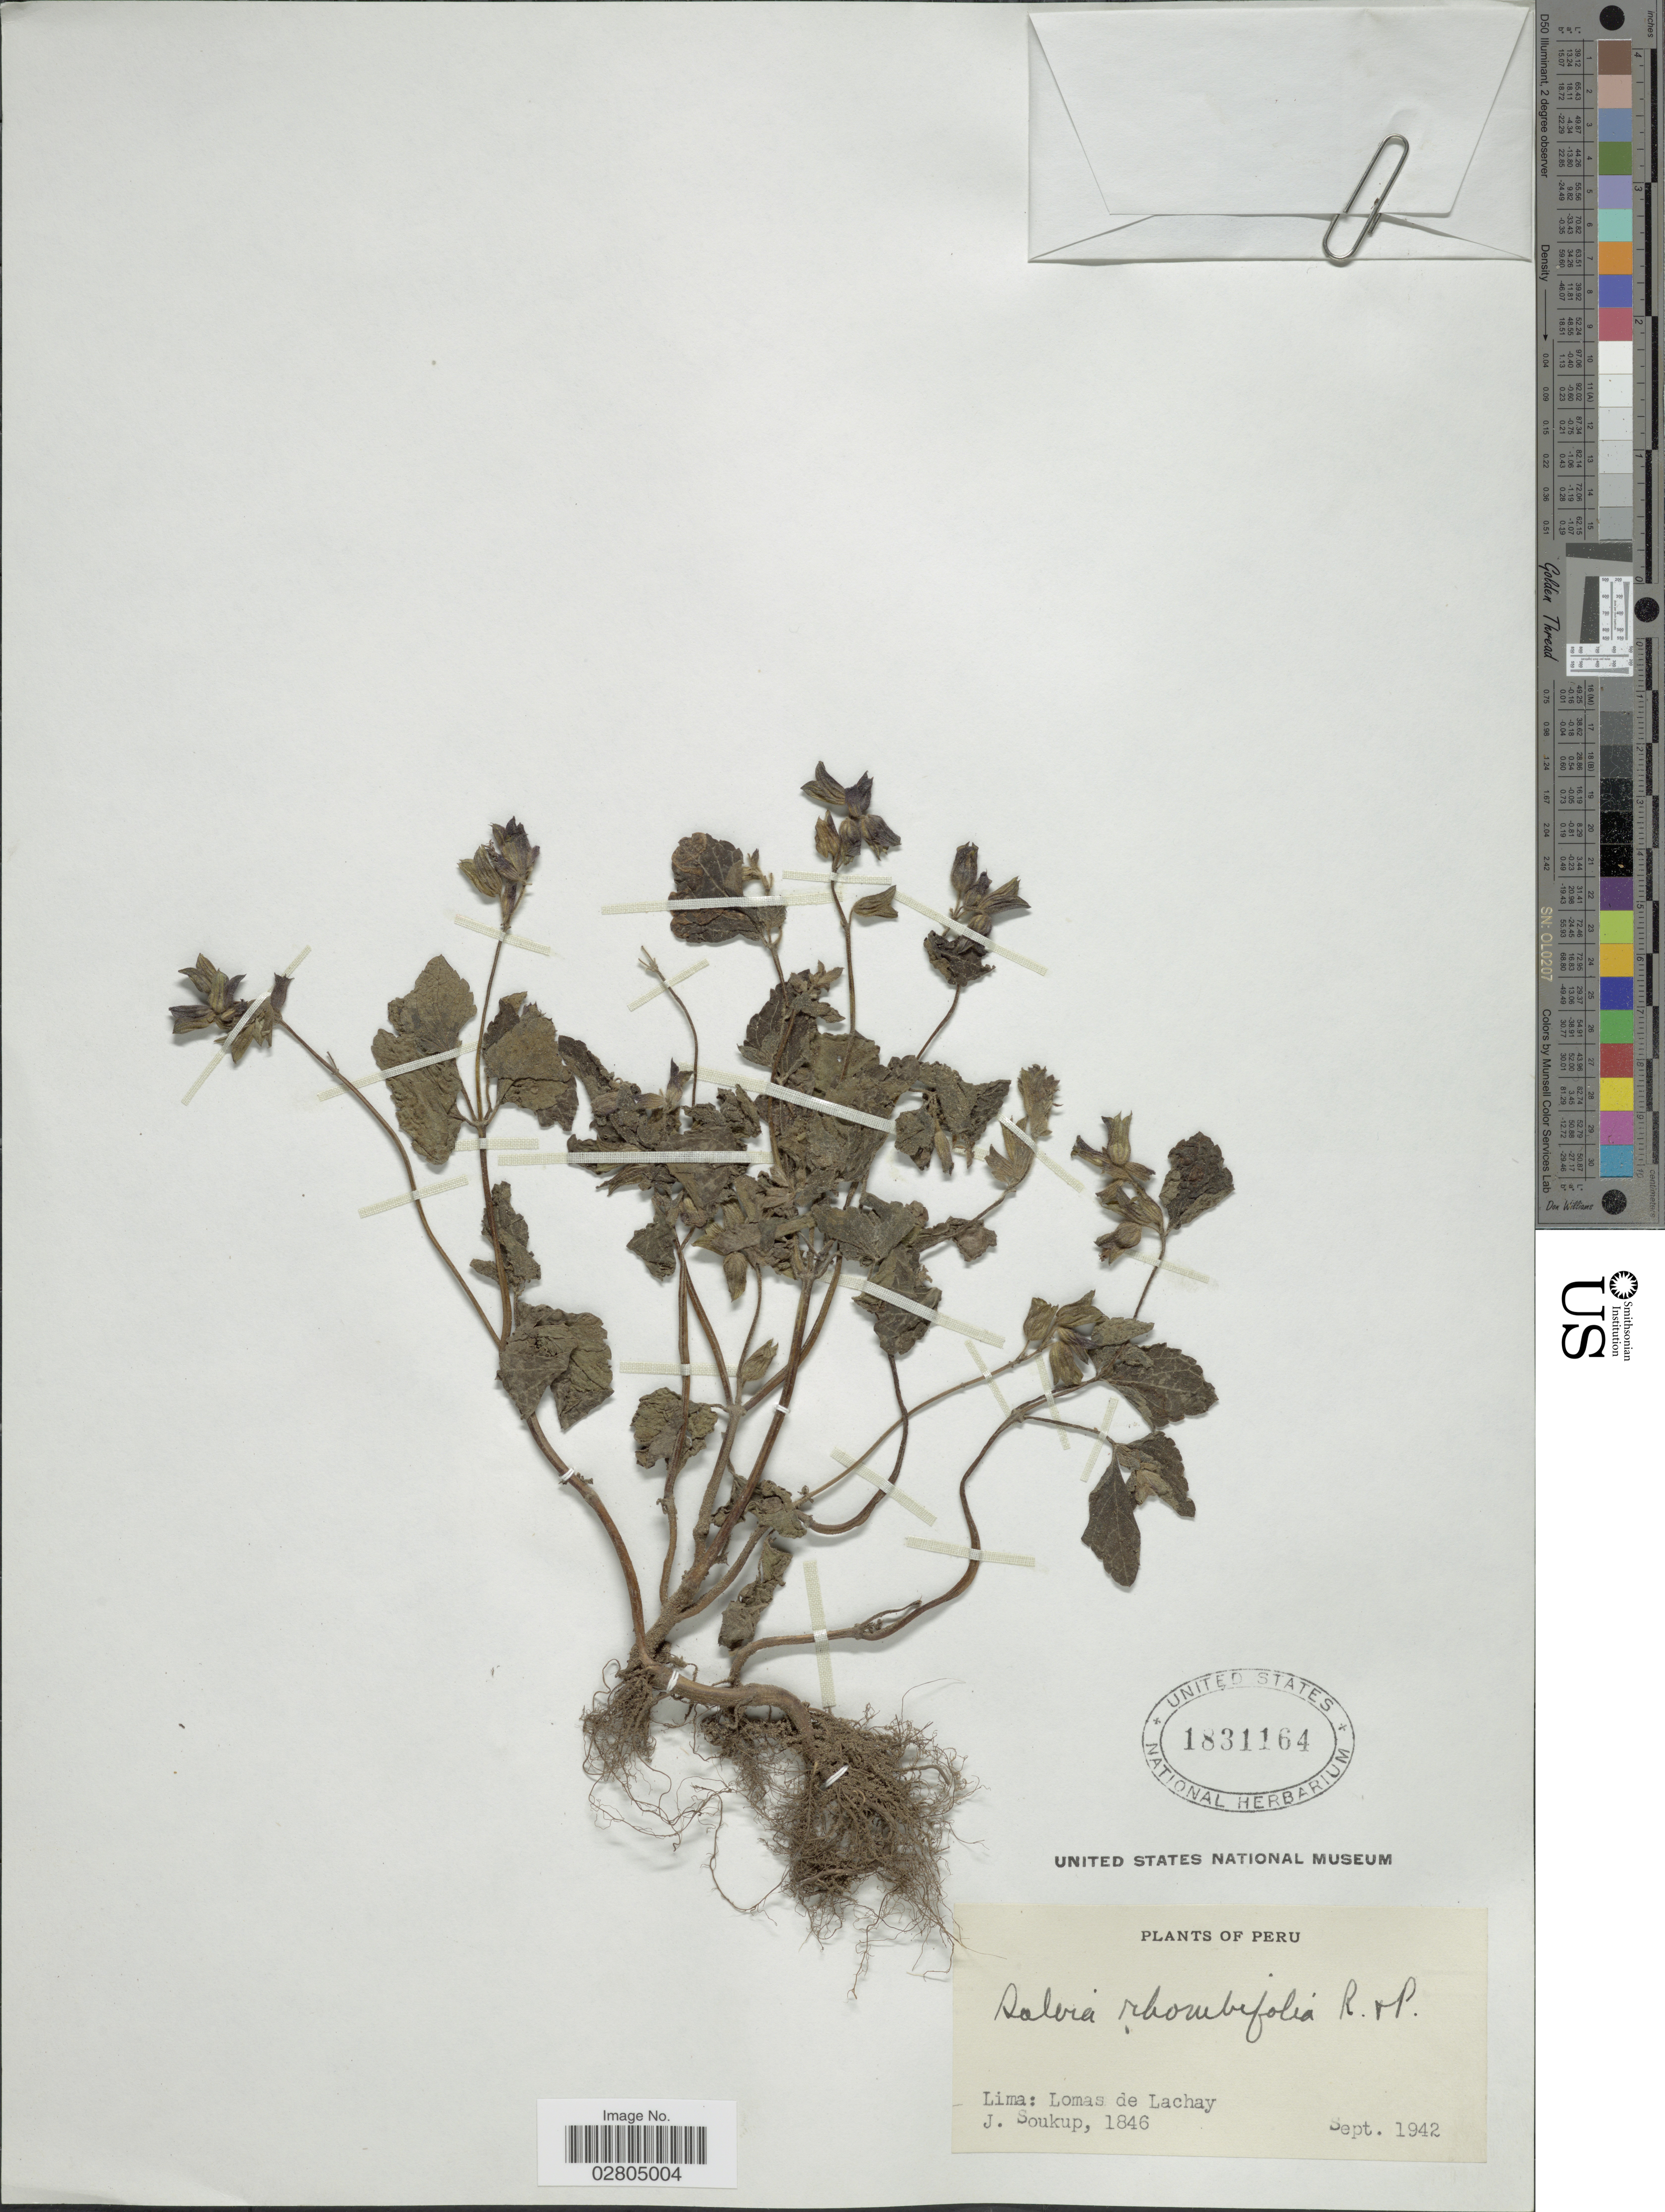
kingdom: Plantae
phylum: Tracheophyta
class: Magnoliopsida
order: Lamiales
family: Lamiaceae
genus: Salvia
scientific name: Salvia rhombifolia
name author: Ruiz & Pav.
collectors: J. Soukup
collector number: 1846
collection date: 1942-09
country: Peru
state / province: Lima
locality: Lomas de Lachay.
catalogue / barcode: US 1831164